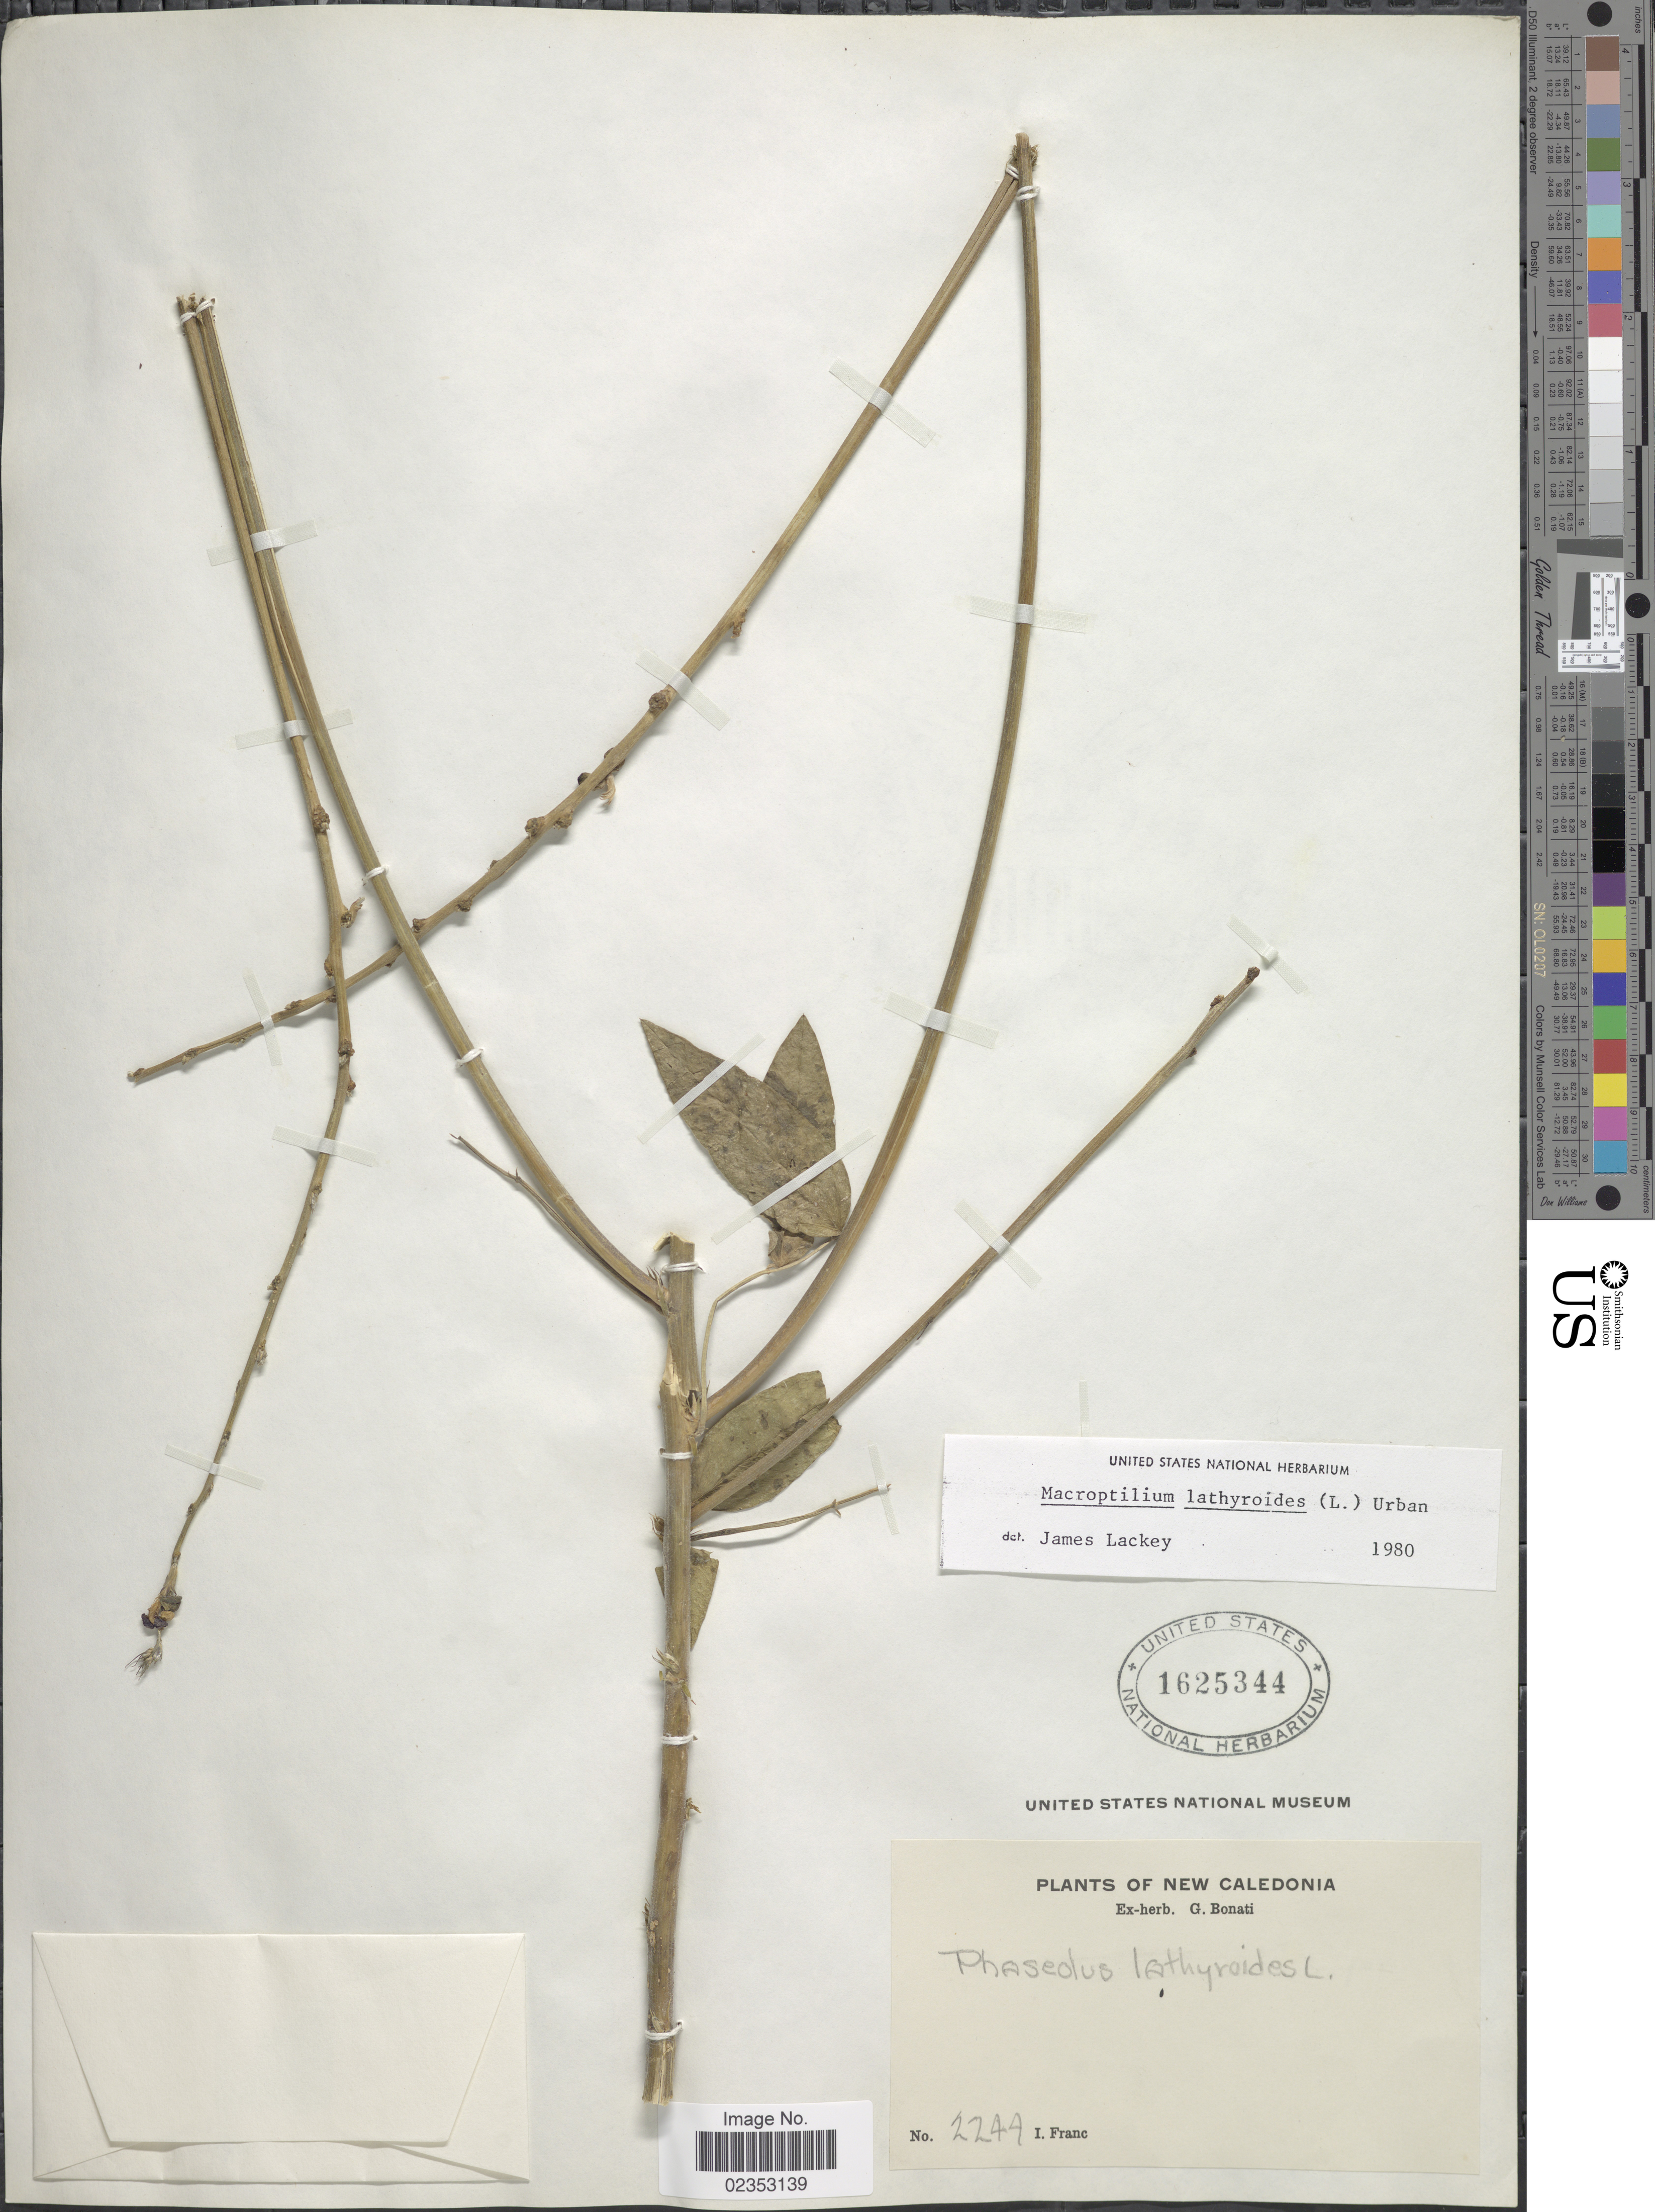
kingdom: Plantae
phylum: Tracheophyta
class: Magnoliopsida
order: Fabales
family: Fabaceae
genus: Macroptilium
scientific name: Macroptilium lathyroides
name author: (L.) Urb.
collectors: I. Franc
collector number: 2244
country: New Caledonia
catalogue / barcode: US 1625344